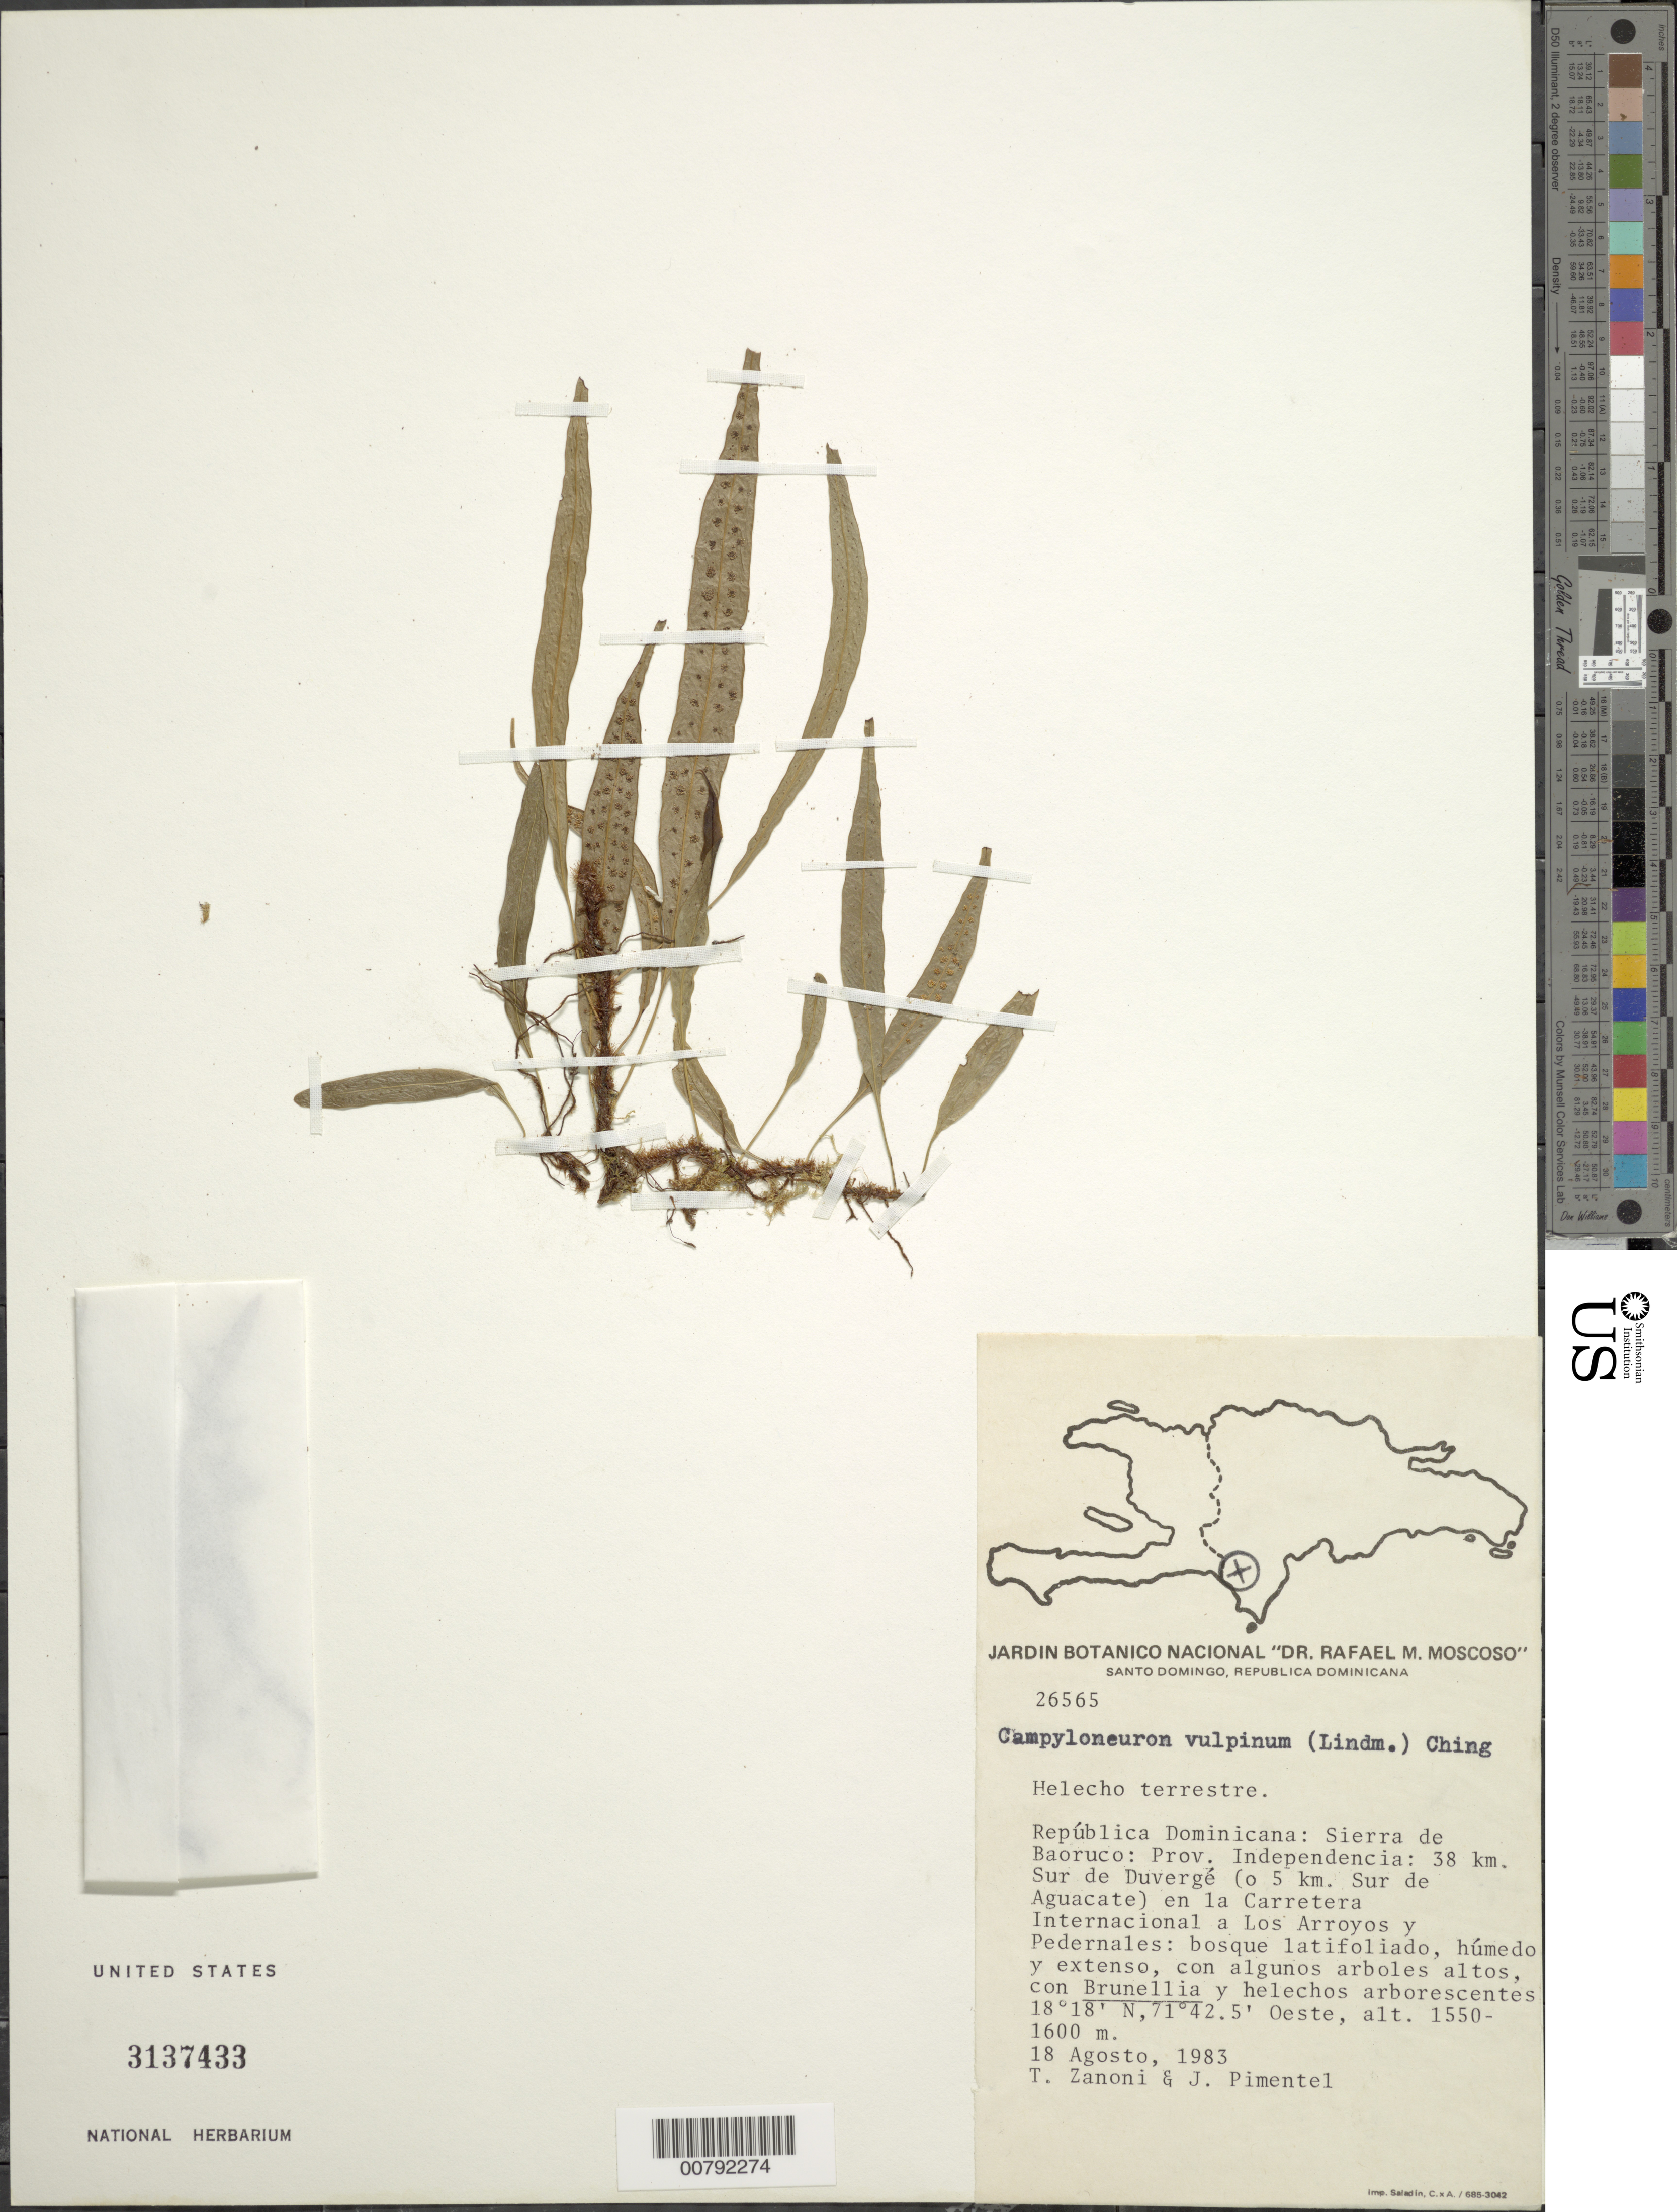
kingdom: Plantae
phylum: Tracheophyta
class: Polypodiopsida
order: Polypodiales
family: Polypodiaceae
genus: Campyloneurum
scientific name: Campyloneurum vulpinum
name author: (Lindm.) Ching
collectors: T. A. Zanoni & J. Pimentel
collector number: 26565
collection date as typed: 18 Aug 1983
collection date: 1983-08-18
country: Dominican Republic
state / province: Independencia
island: Hispaniola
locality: Sierra de Baoruco, 38 km S de Duvergé (o 5 km S de Aguacate), Carretera Internacional a Los Arrouyos y Pedernales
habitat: Bosque latifoliado, humedo y extenso, con algunos arboles altos, con Brunellia y helechos arborescentes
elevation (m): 1550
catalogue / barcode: US 3137433